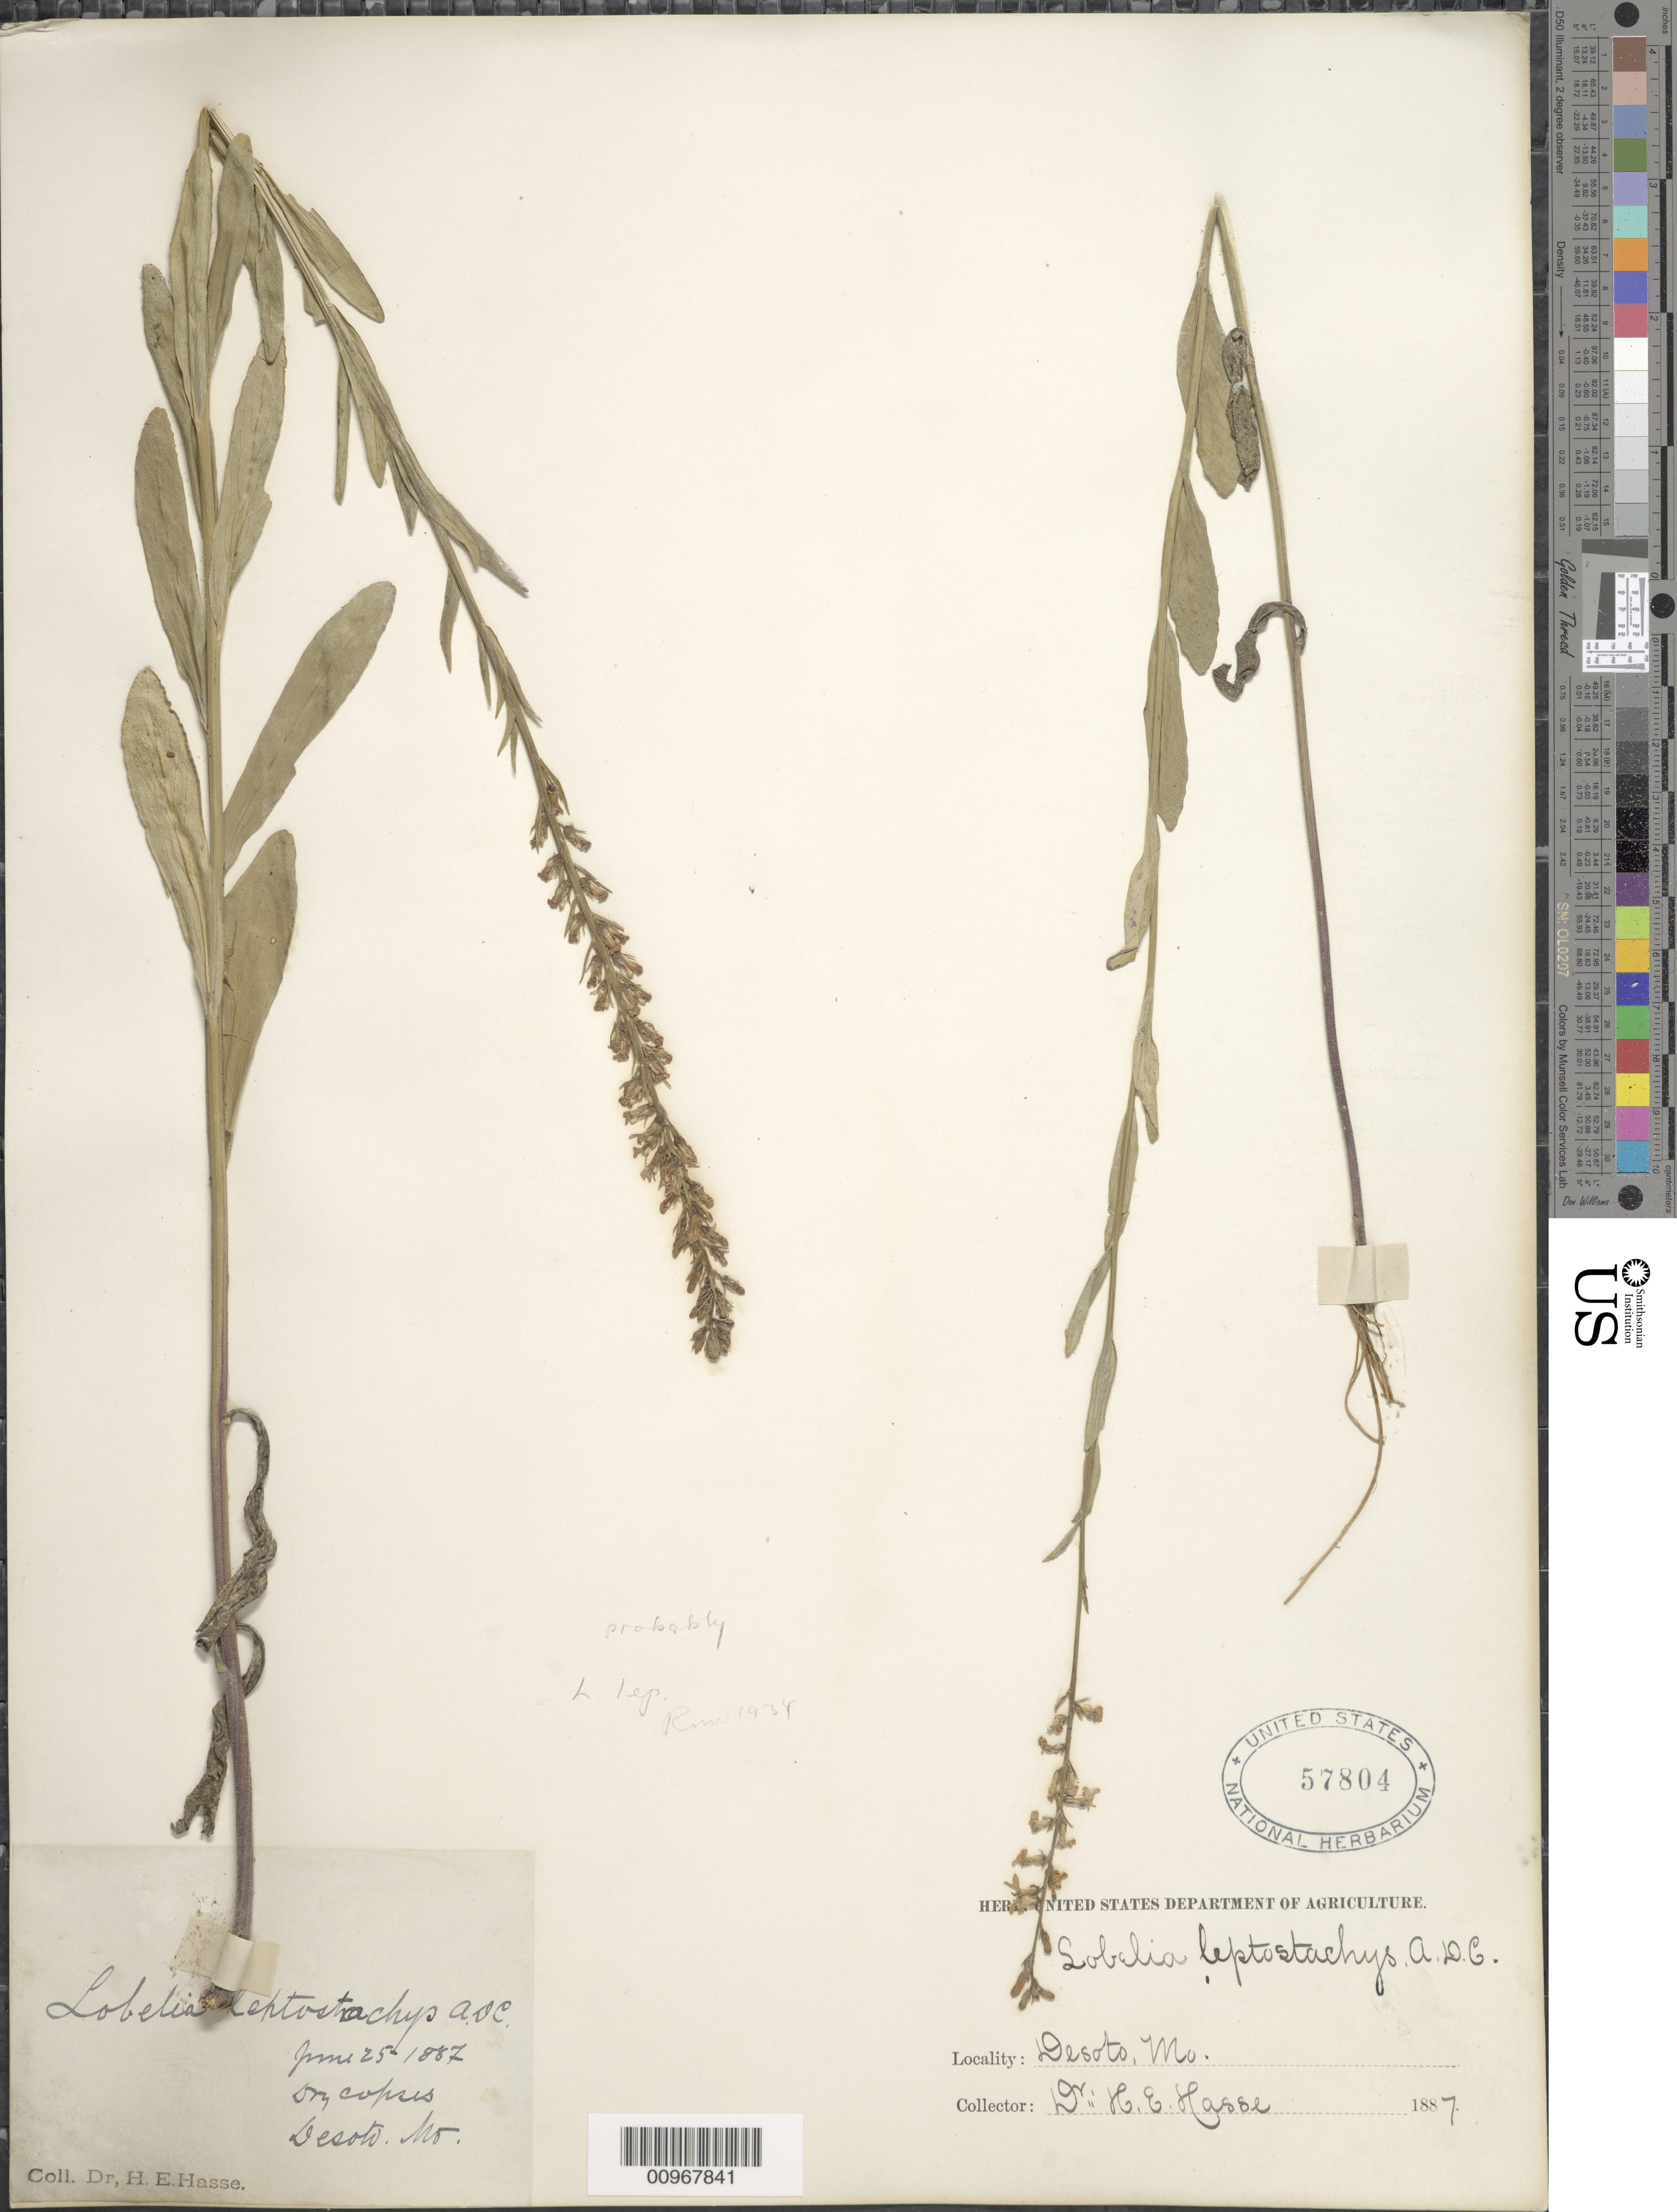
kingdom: Plantae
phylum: Tracheophyta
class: Magnoliopsida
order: Asterales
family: Campanulaceae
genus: Lobelia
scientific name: Lobelia leptostachys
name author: A. DC.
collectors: H. E. Hasse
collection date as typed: June 25, 1887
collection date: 1887-06-25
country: United States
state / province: Missouri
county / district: Jefferson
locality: Desoto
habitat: dry copses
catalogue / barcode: US 57804